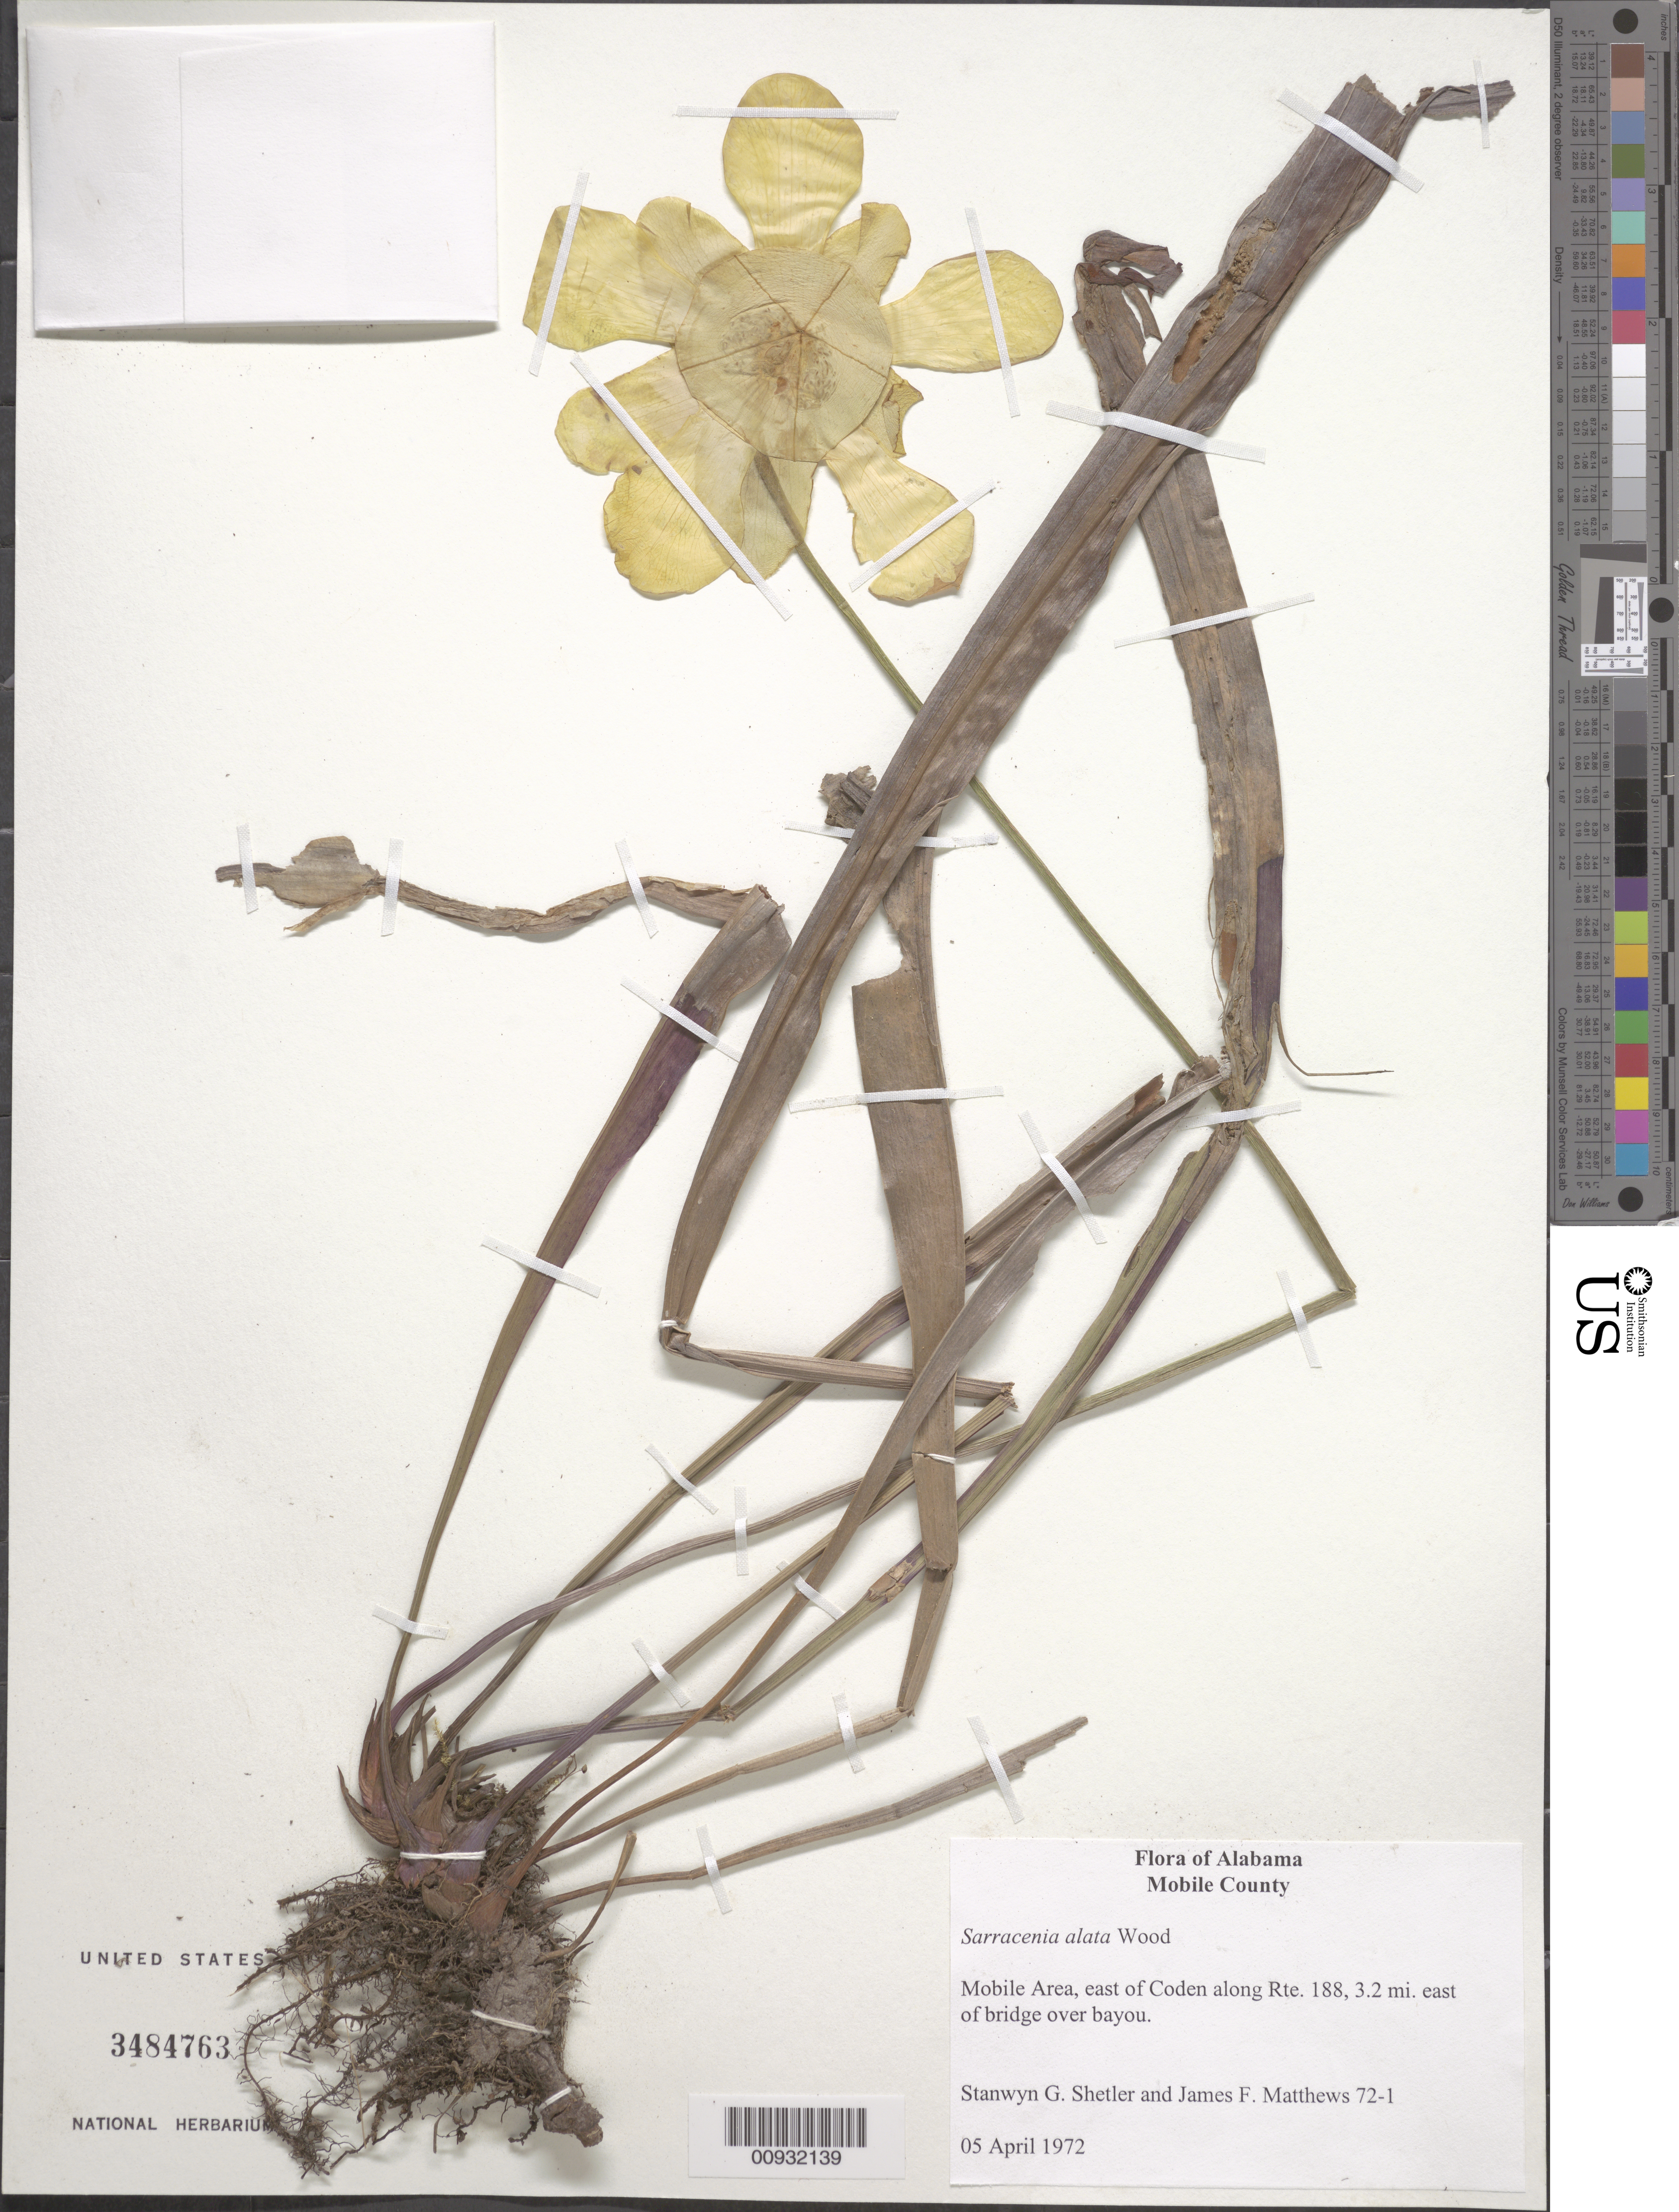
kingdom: Plantae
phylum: Tracheophyta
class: Magnoliopsida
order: Ericales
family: Sarraceniaceae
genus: Sarracenia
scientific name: Sarracenia alata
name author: (Alph. Wood) Alph. Wood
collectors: S. Shetler & J. F. Matthews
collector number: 72-1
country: United States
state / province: Alabama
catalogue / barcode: US 3484763